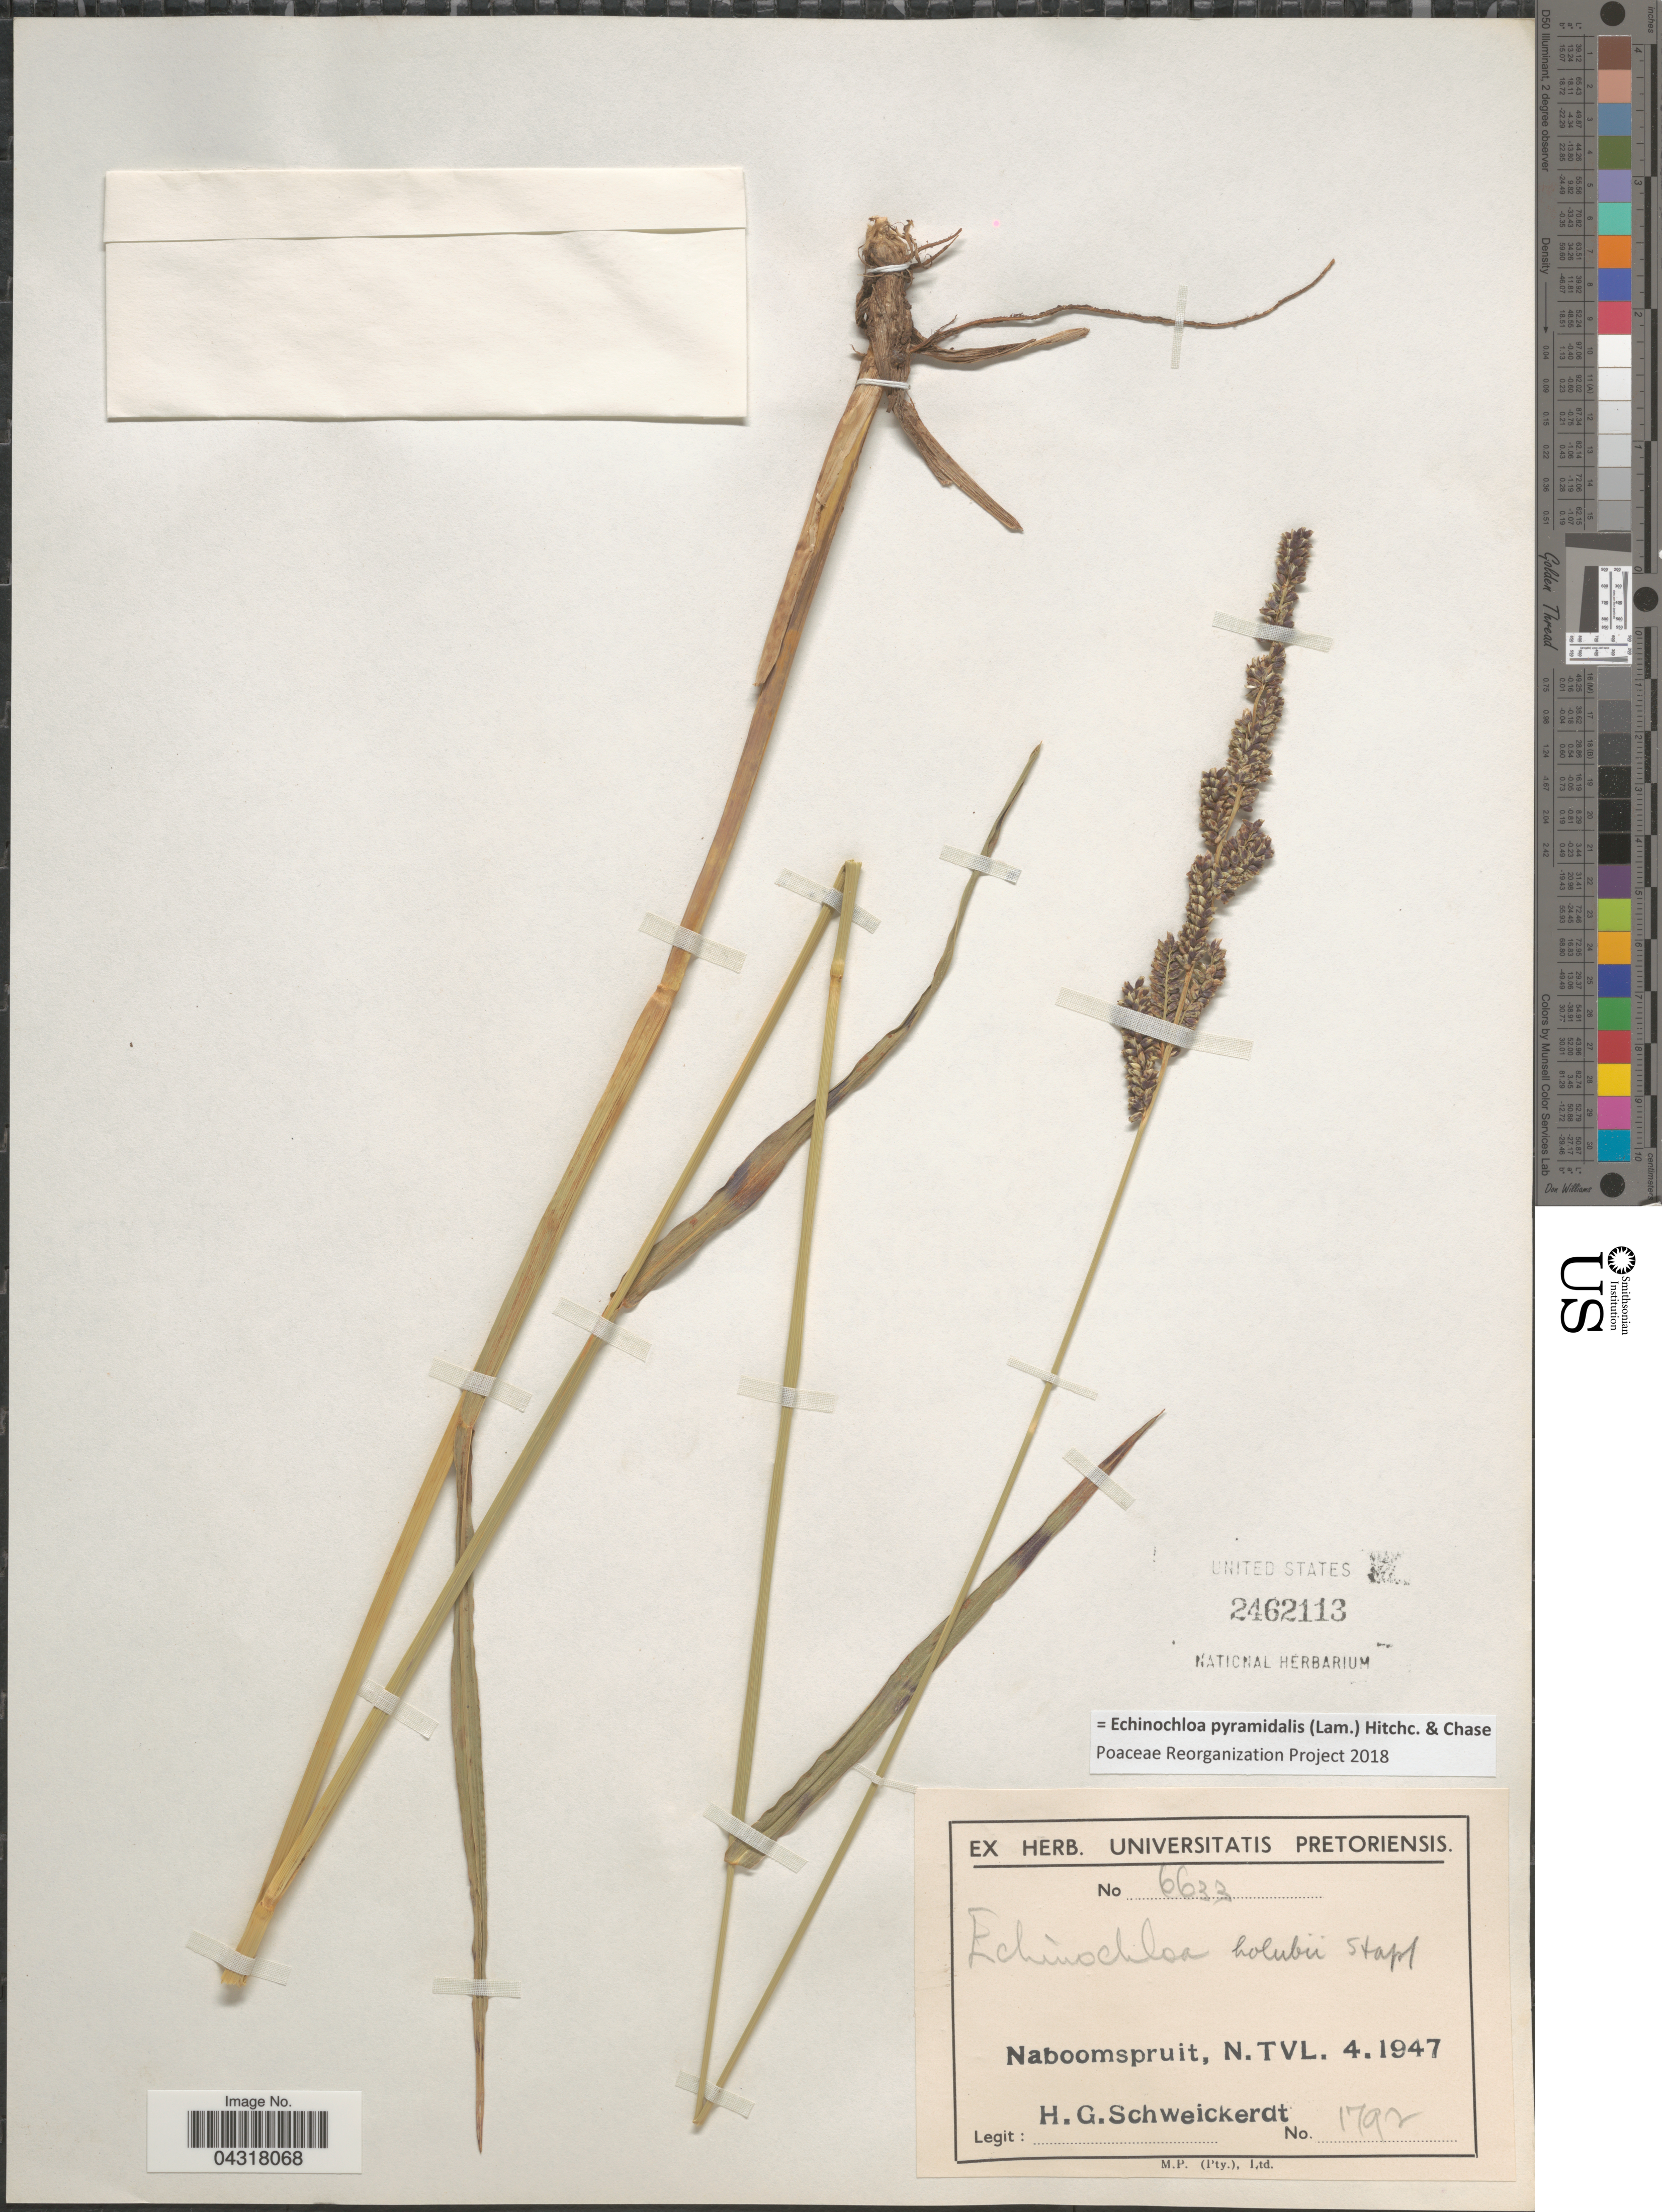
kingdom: Plantae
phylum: Tracheophyta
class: Liliopsida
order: Poales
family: Poaceae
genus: Echinochloa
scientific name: Echinochloa pyramidalis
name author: (Lam.) Hitchc. & Chase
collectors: H. Schweickerdt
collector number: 1792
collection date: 1947-04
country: South Africa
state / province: Limpopo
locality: Naboomspruit, N. Tvl.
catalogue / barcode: US 2462113